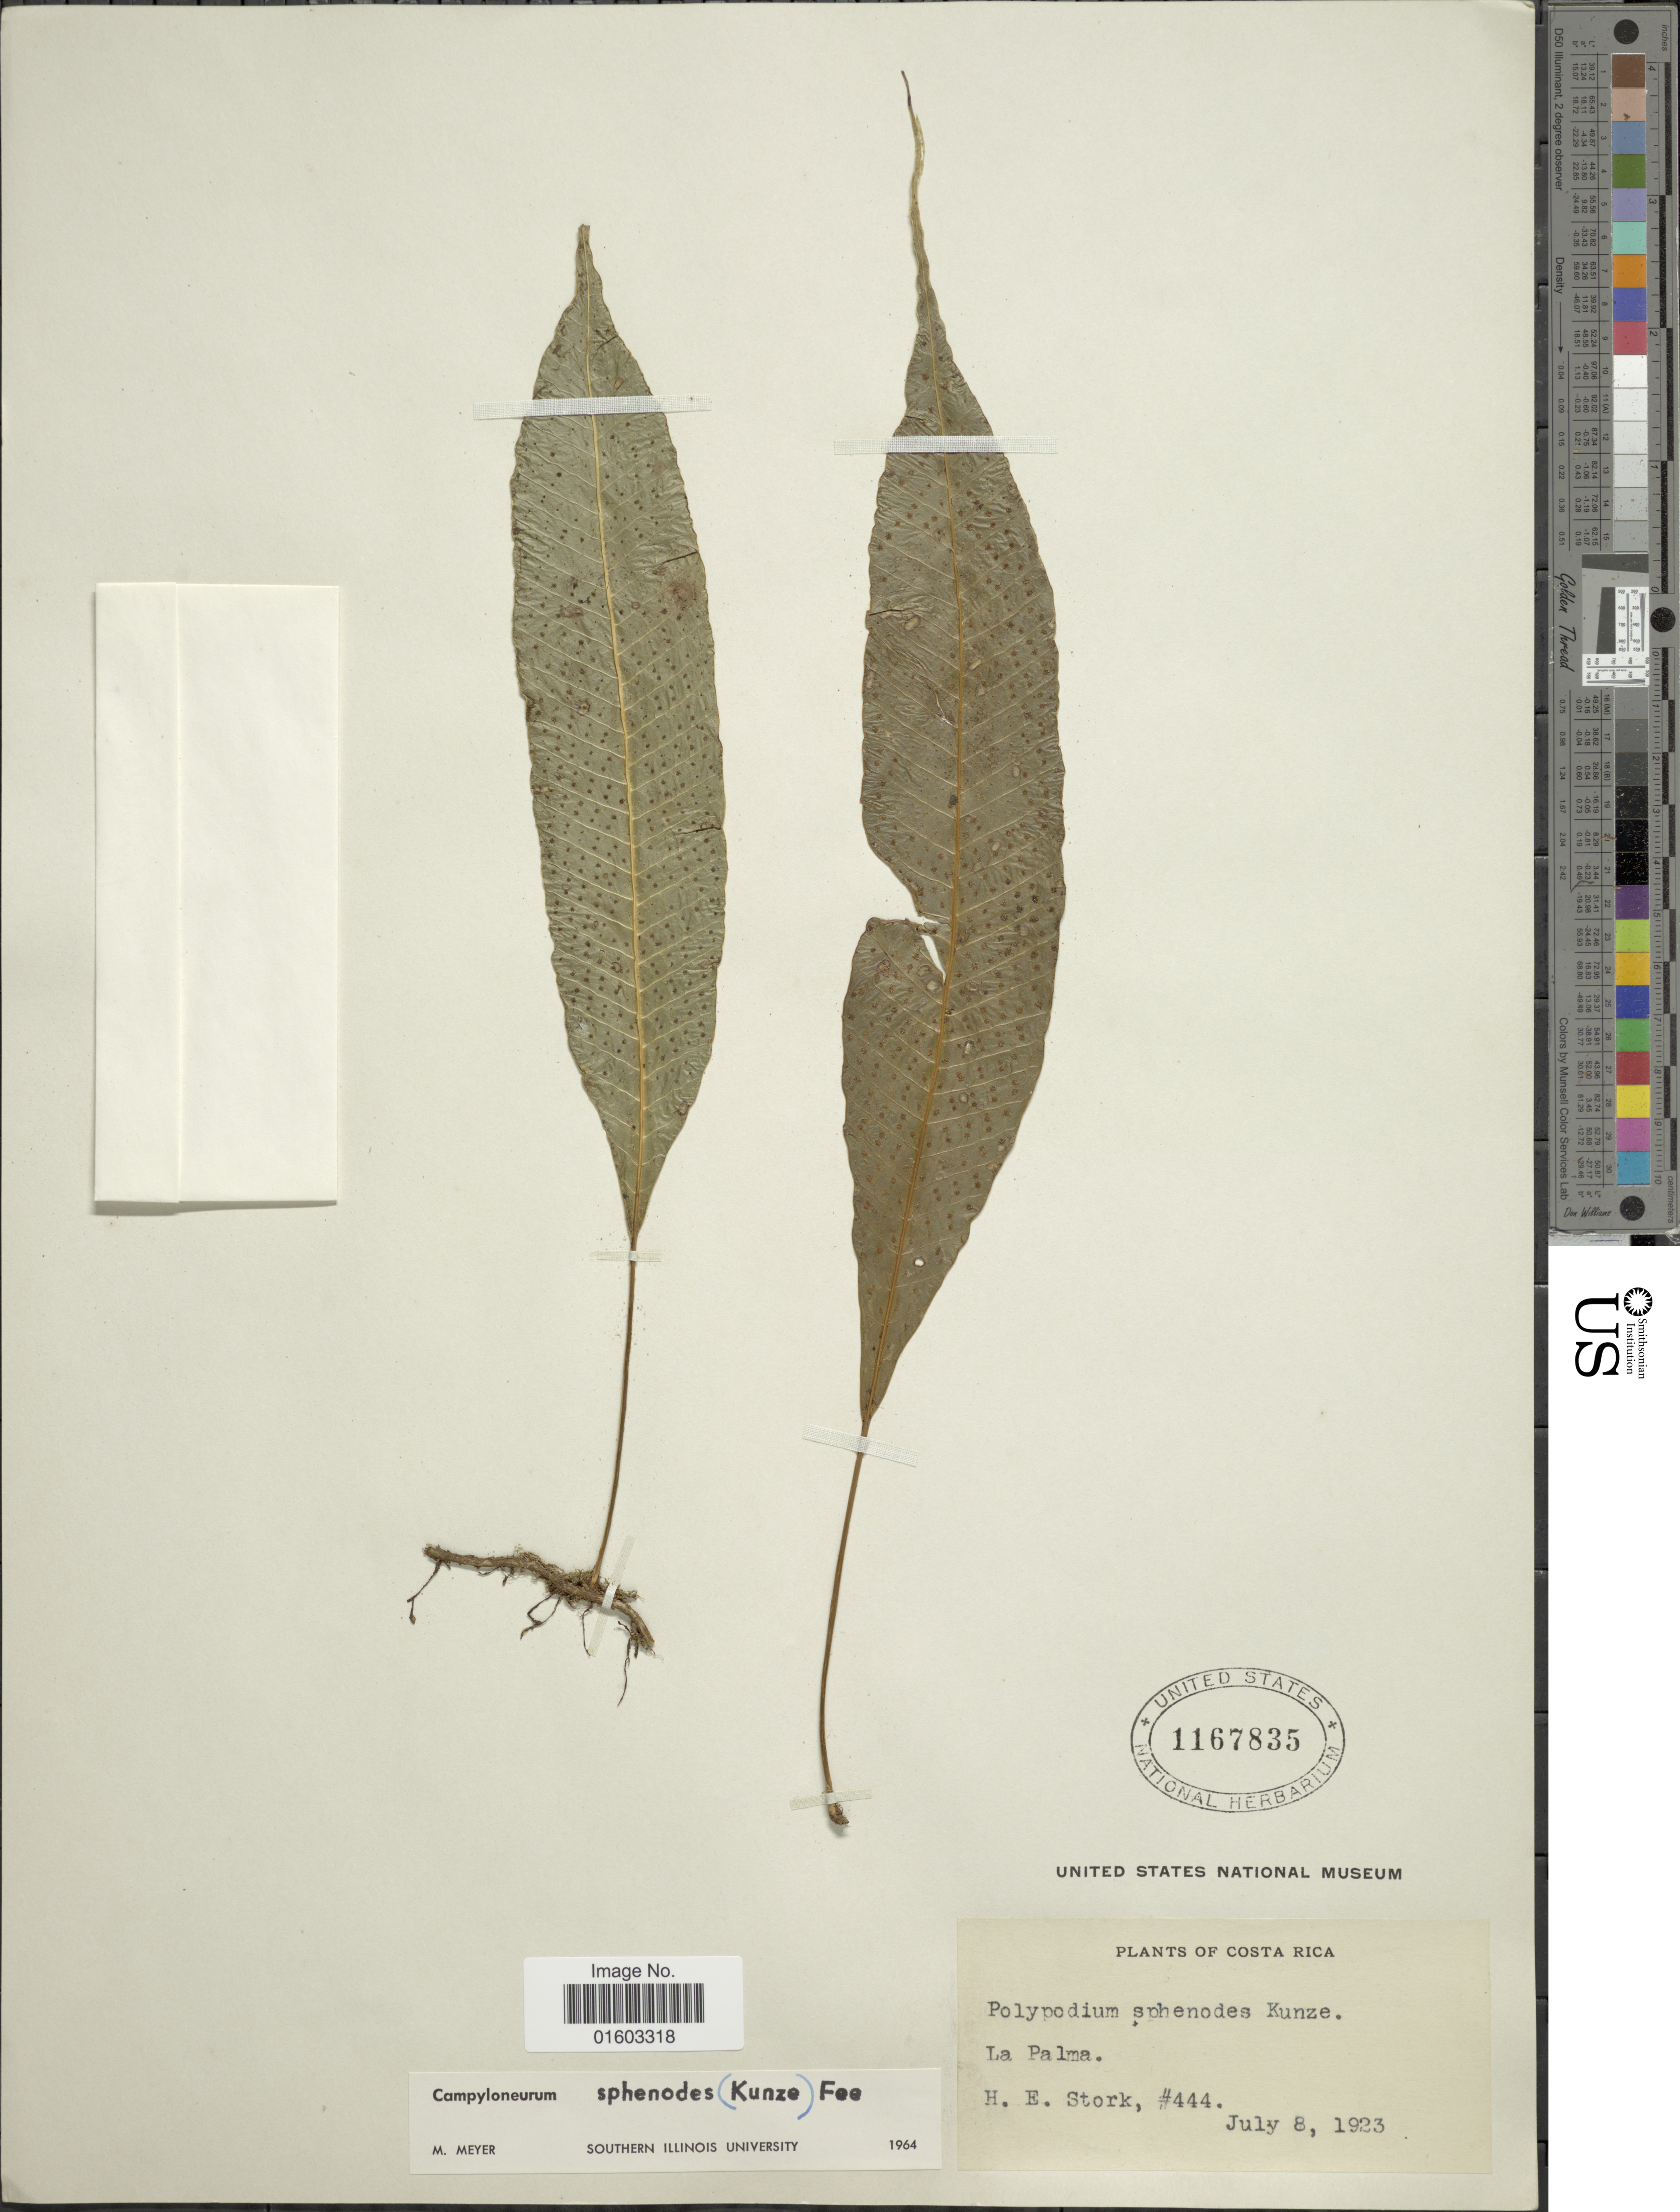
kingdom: Plantae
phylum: Tracheophyta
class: Polypodiopsida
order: Polypodiales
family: Polypodiaceae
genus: Campyloneurum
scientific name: Campyloneurum wercklei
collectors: H. E. Stork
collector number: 444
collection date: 1923-07-08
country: Costa Rica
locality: La Palma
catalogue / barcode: US 1167835